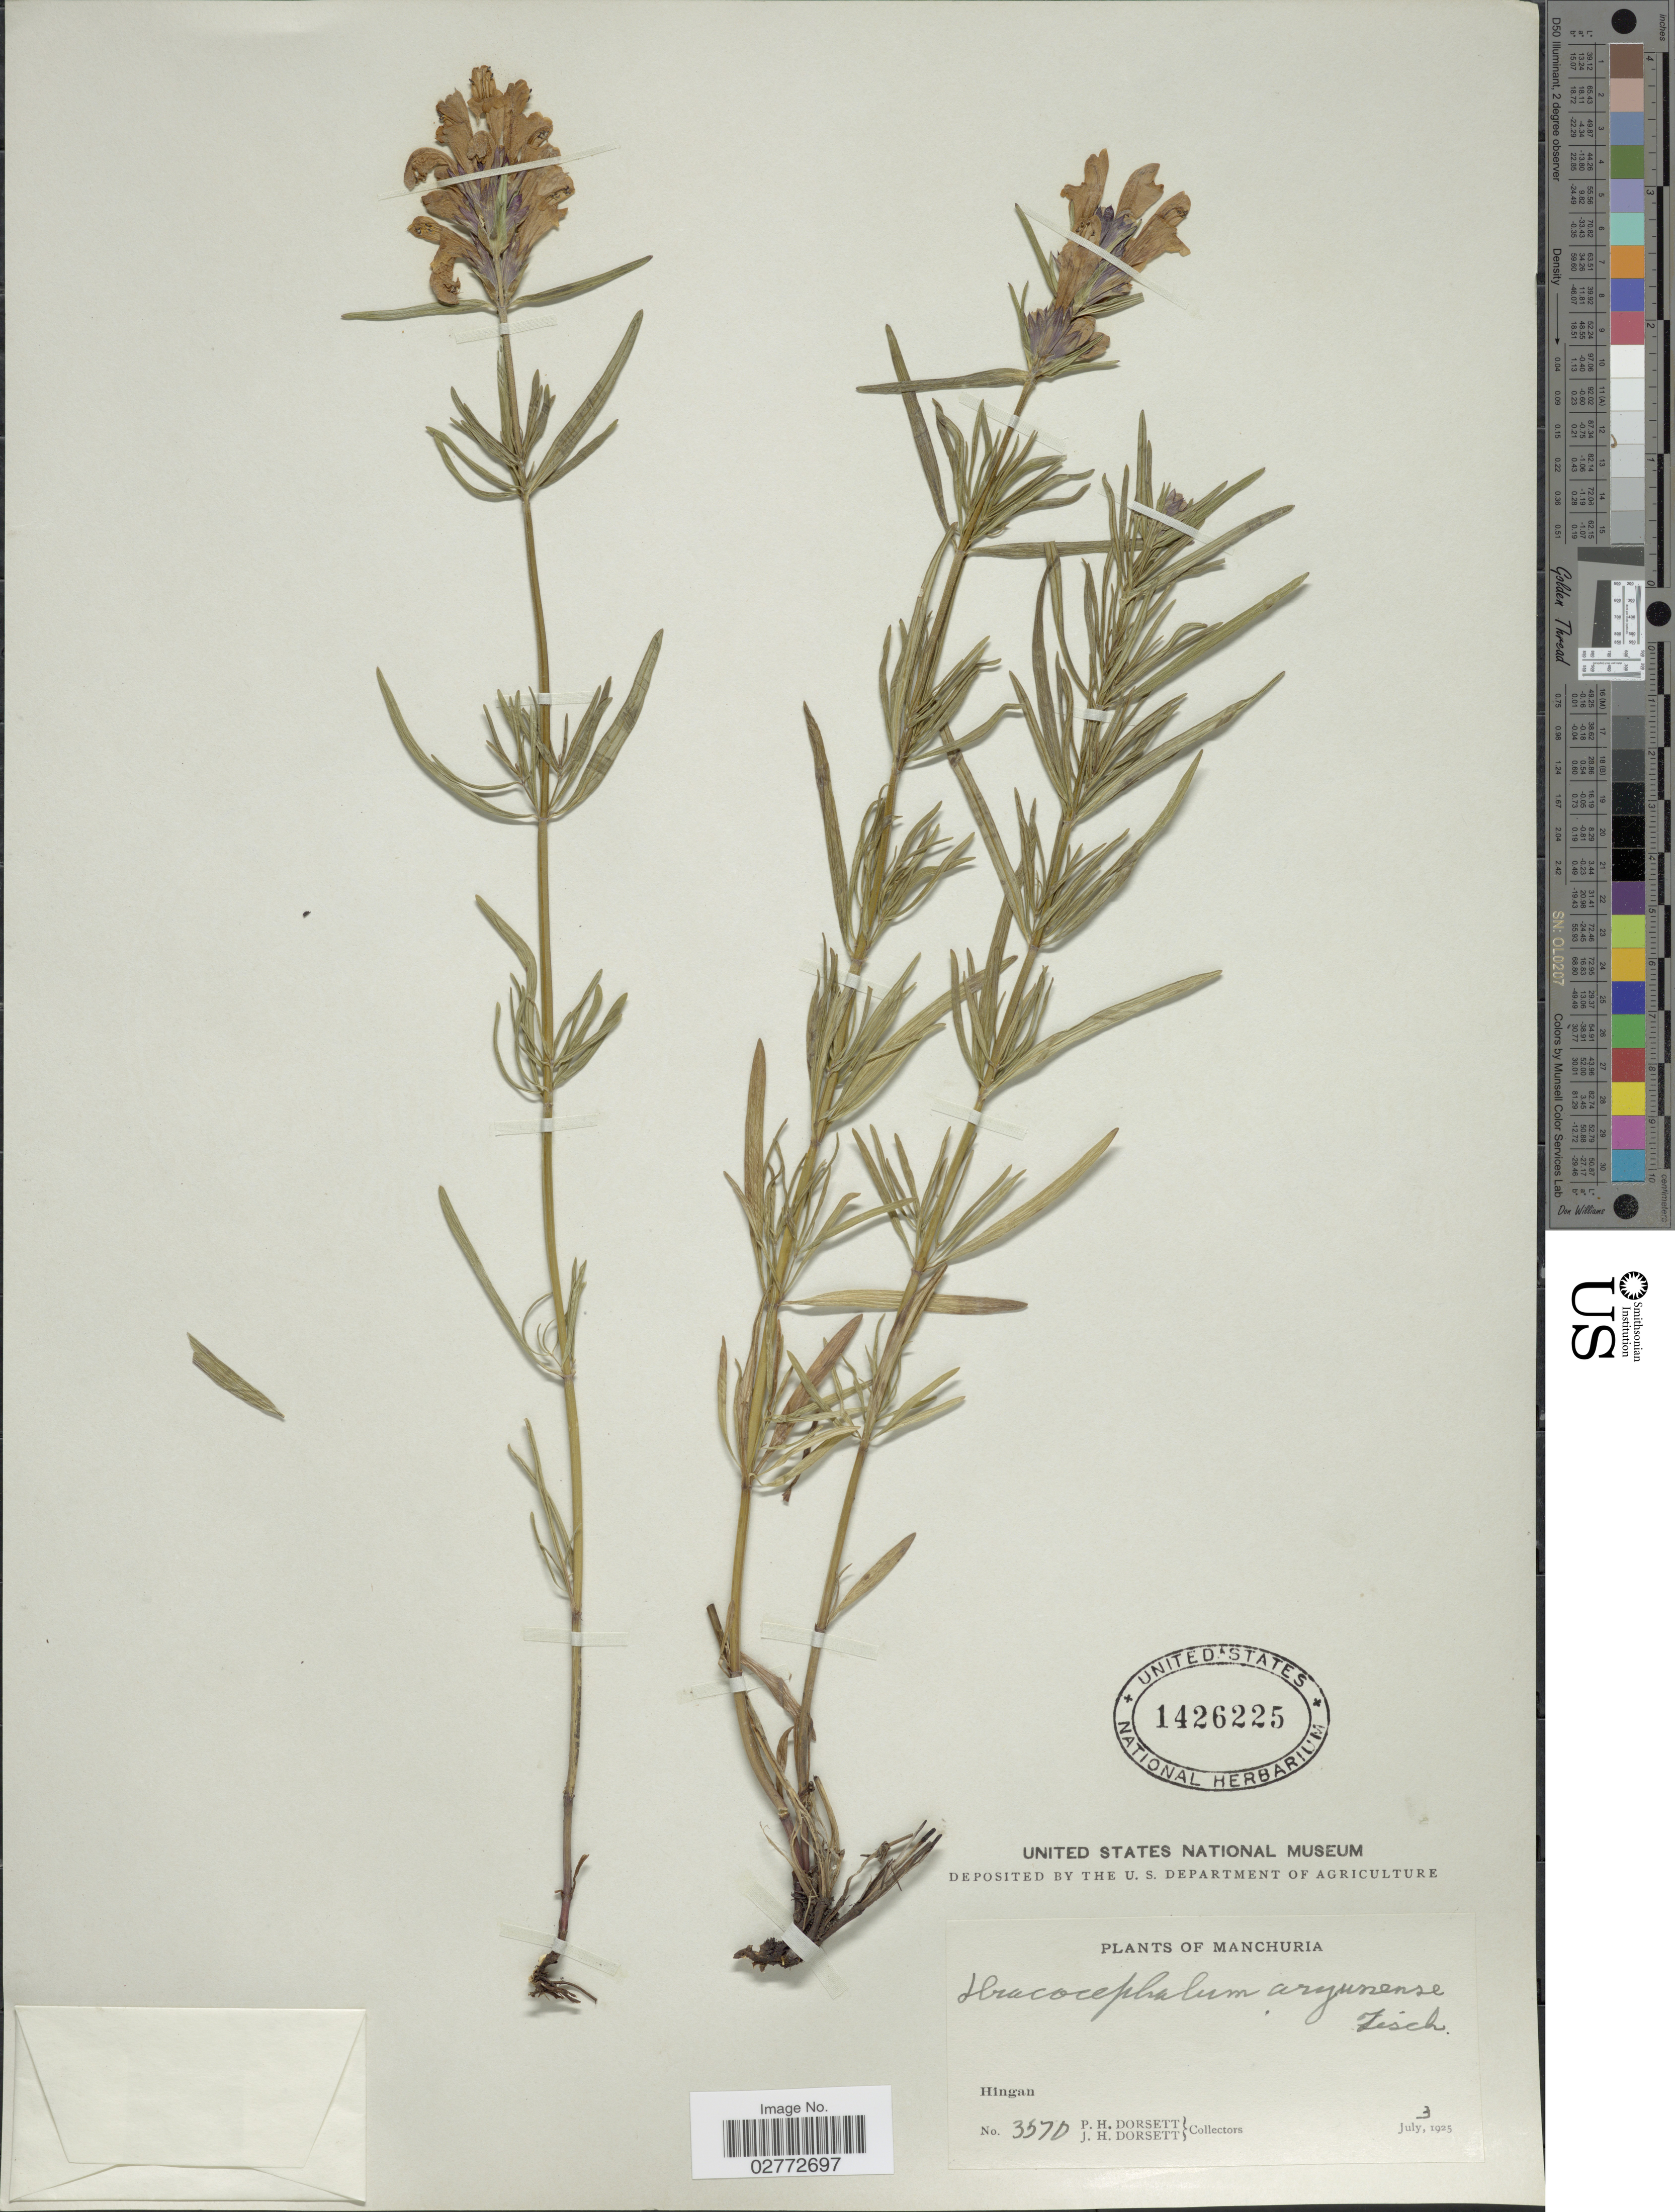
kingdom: Plantae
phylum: Tracheophyta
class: Magnoliopsida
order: Lamiales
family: Lamiaceae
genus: Dracocephalum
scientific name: Dracocephalum argunense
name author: Link ex Fisch.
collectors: P. H. Dorsett & J. Dorsett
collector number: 3570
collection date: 1925-07-03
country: China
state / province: Nei Monggol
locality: Manchura. Hingan.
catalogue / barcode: US 1426225